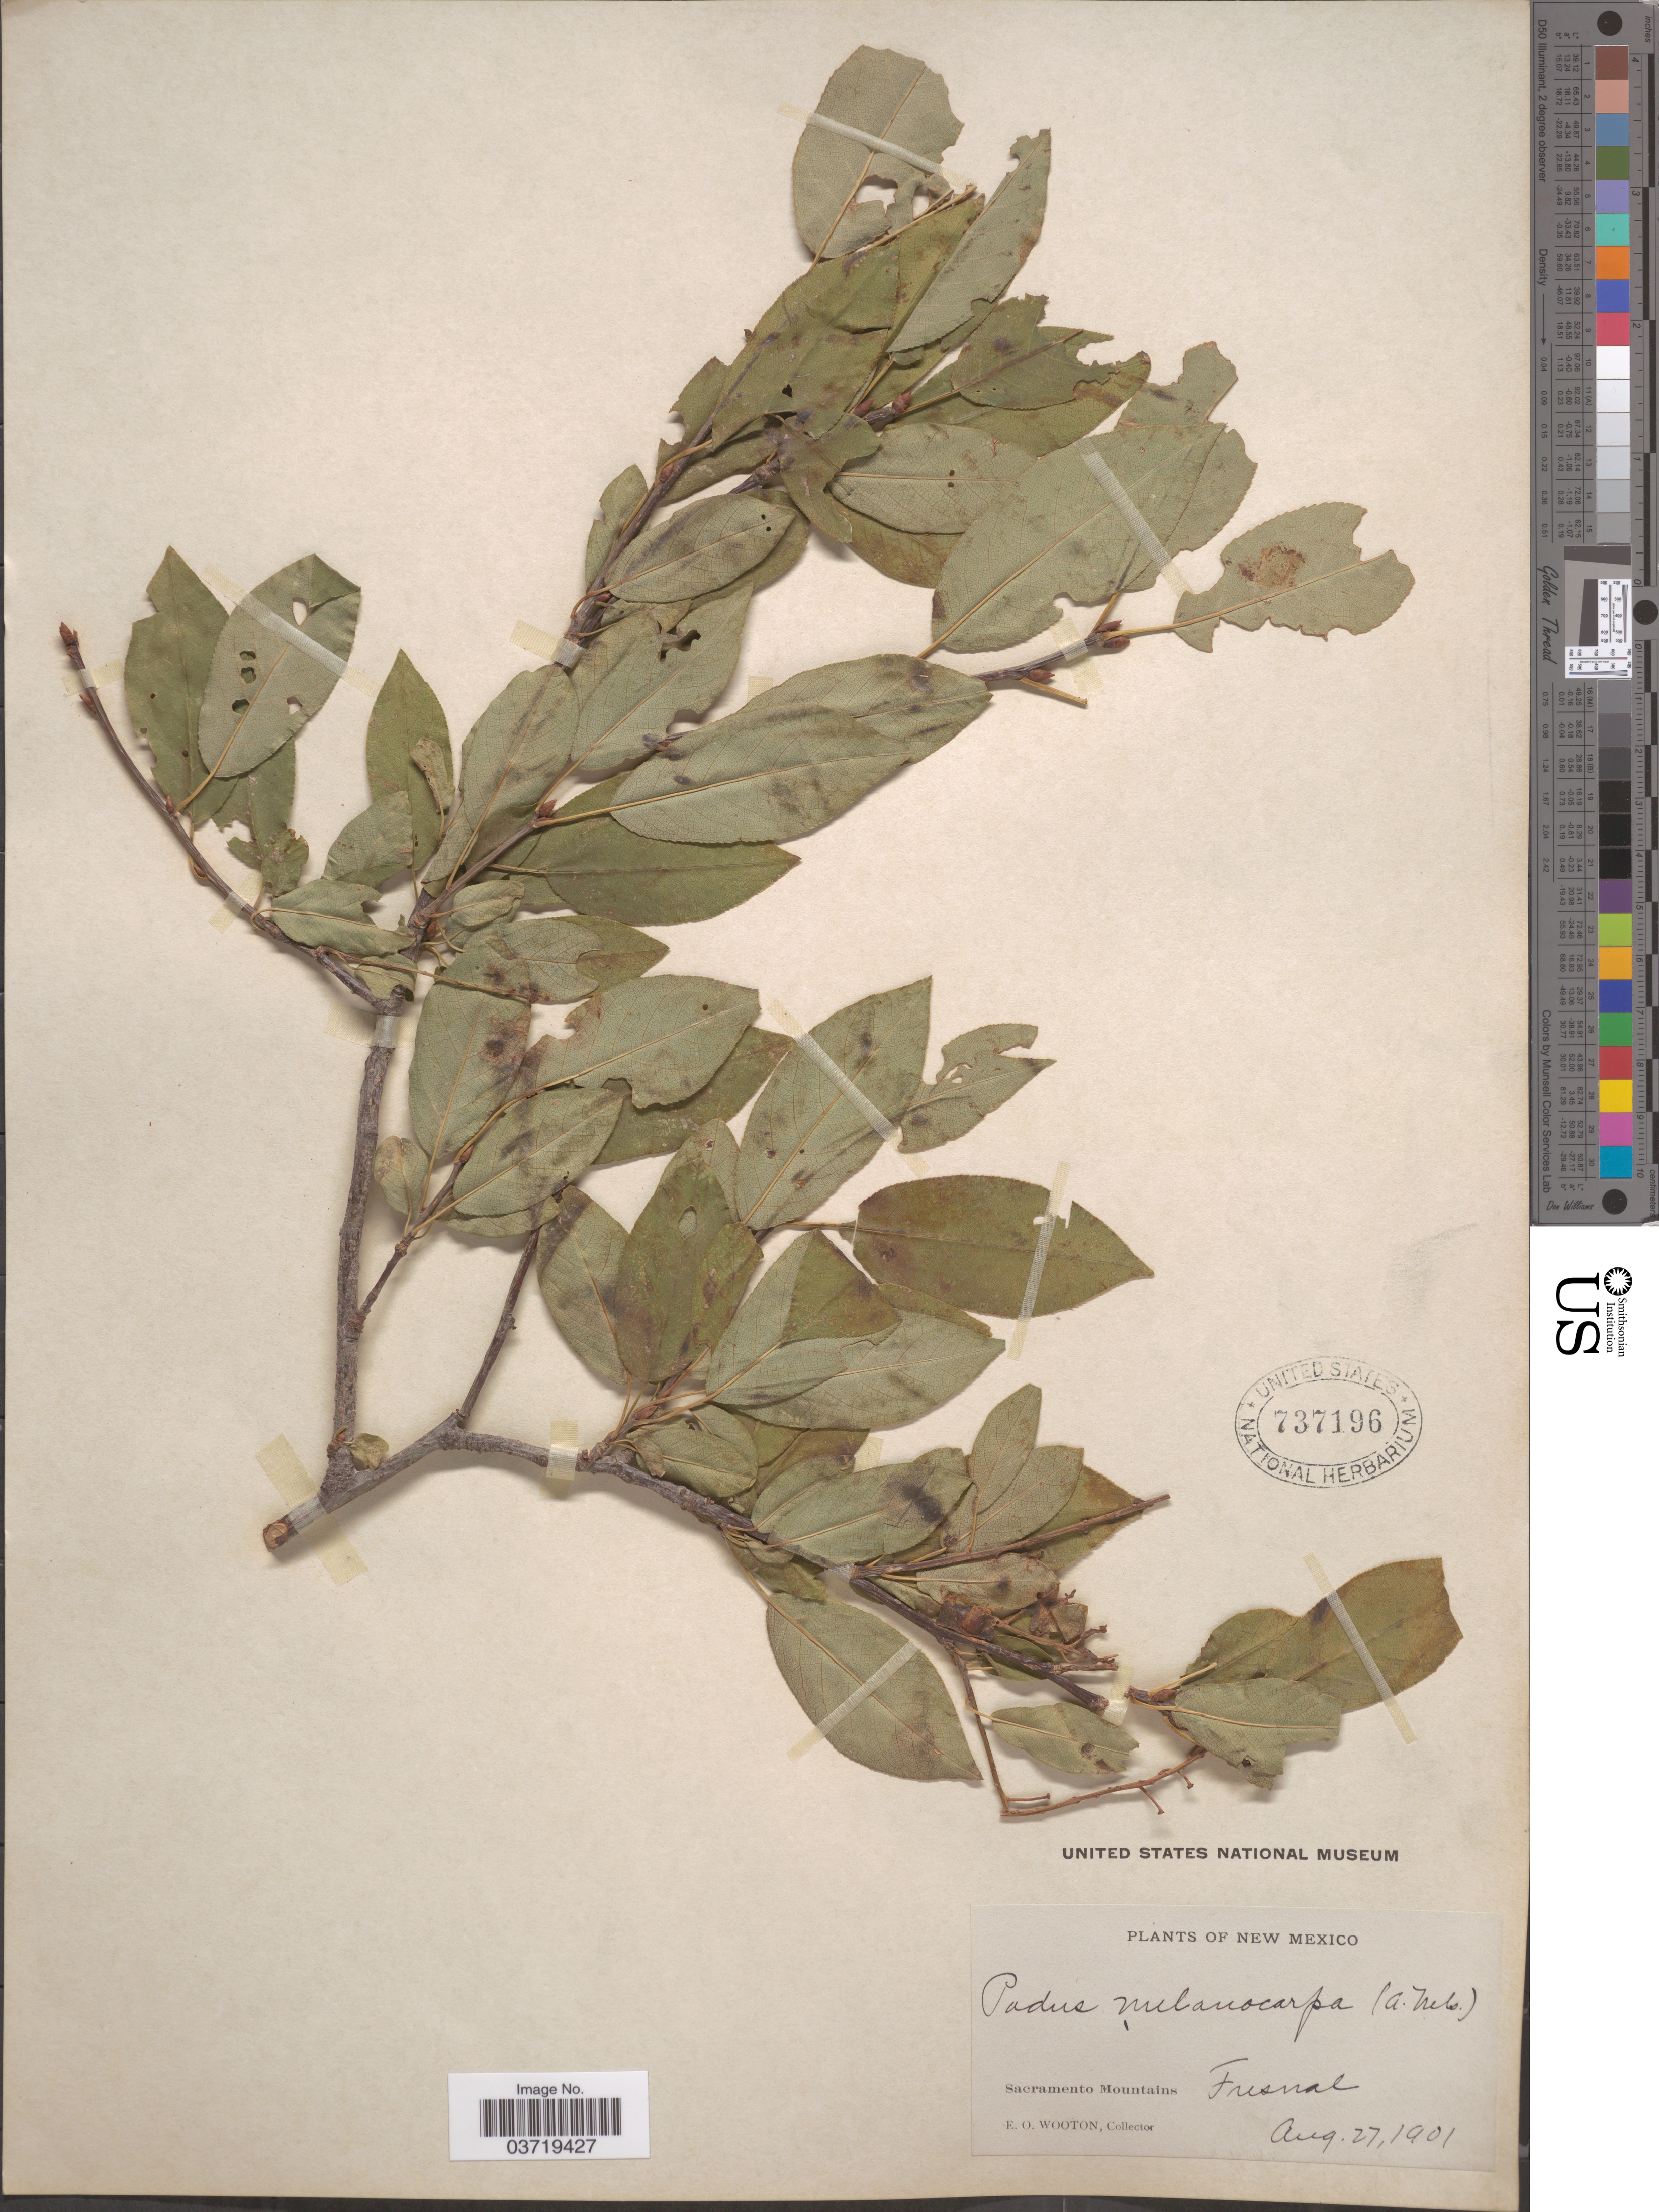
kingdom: Plantae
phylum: Tracheophyta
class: Magnoliopsida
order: Rosales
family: Rosaceae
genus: Prunus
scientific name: Prunus virginiana var. demissa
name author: (Nutt.) Torr.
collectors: E. O. Wooton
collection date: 1901-08-27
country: United States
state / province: New Mexico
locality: Sacramento Mountains. Fresnal.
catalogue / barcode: US 737196